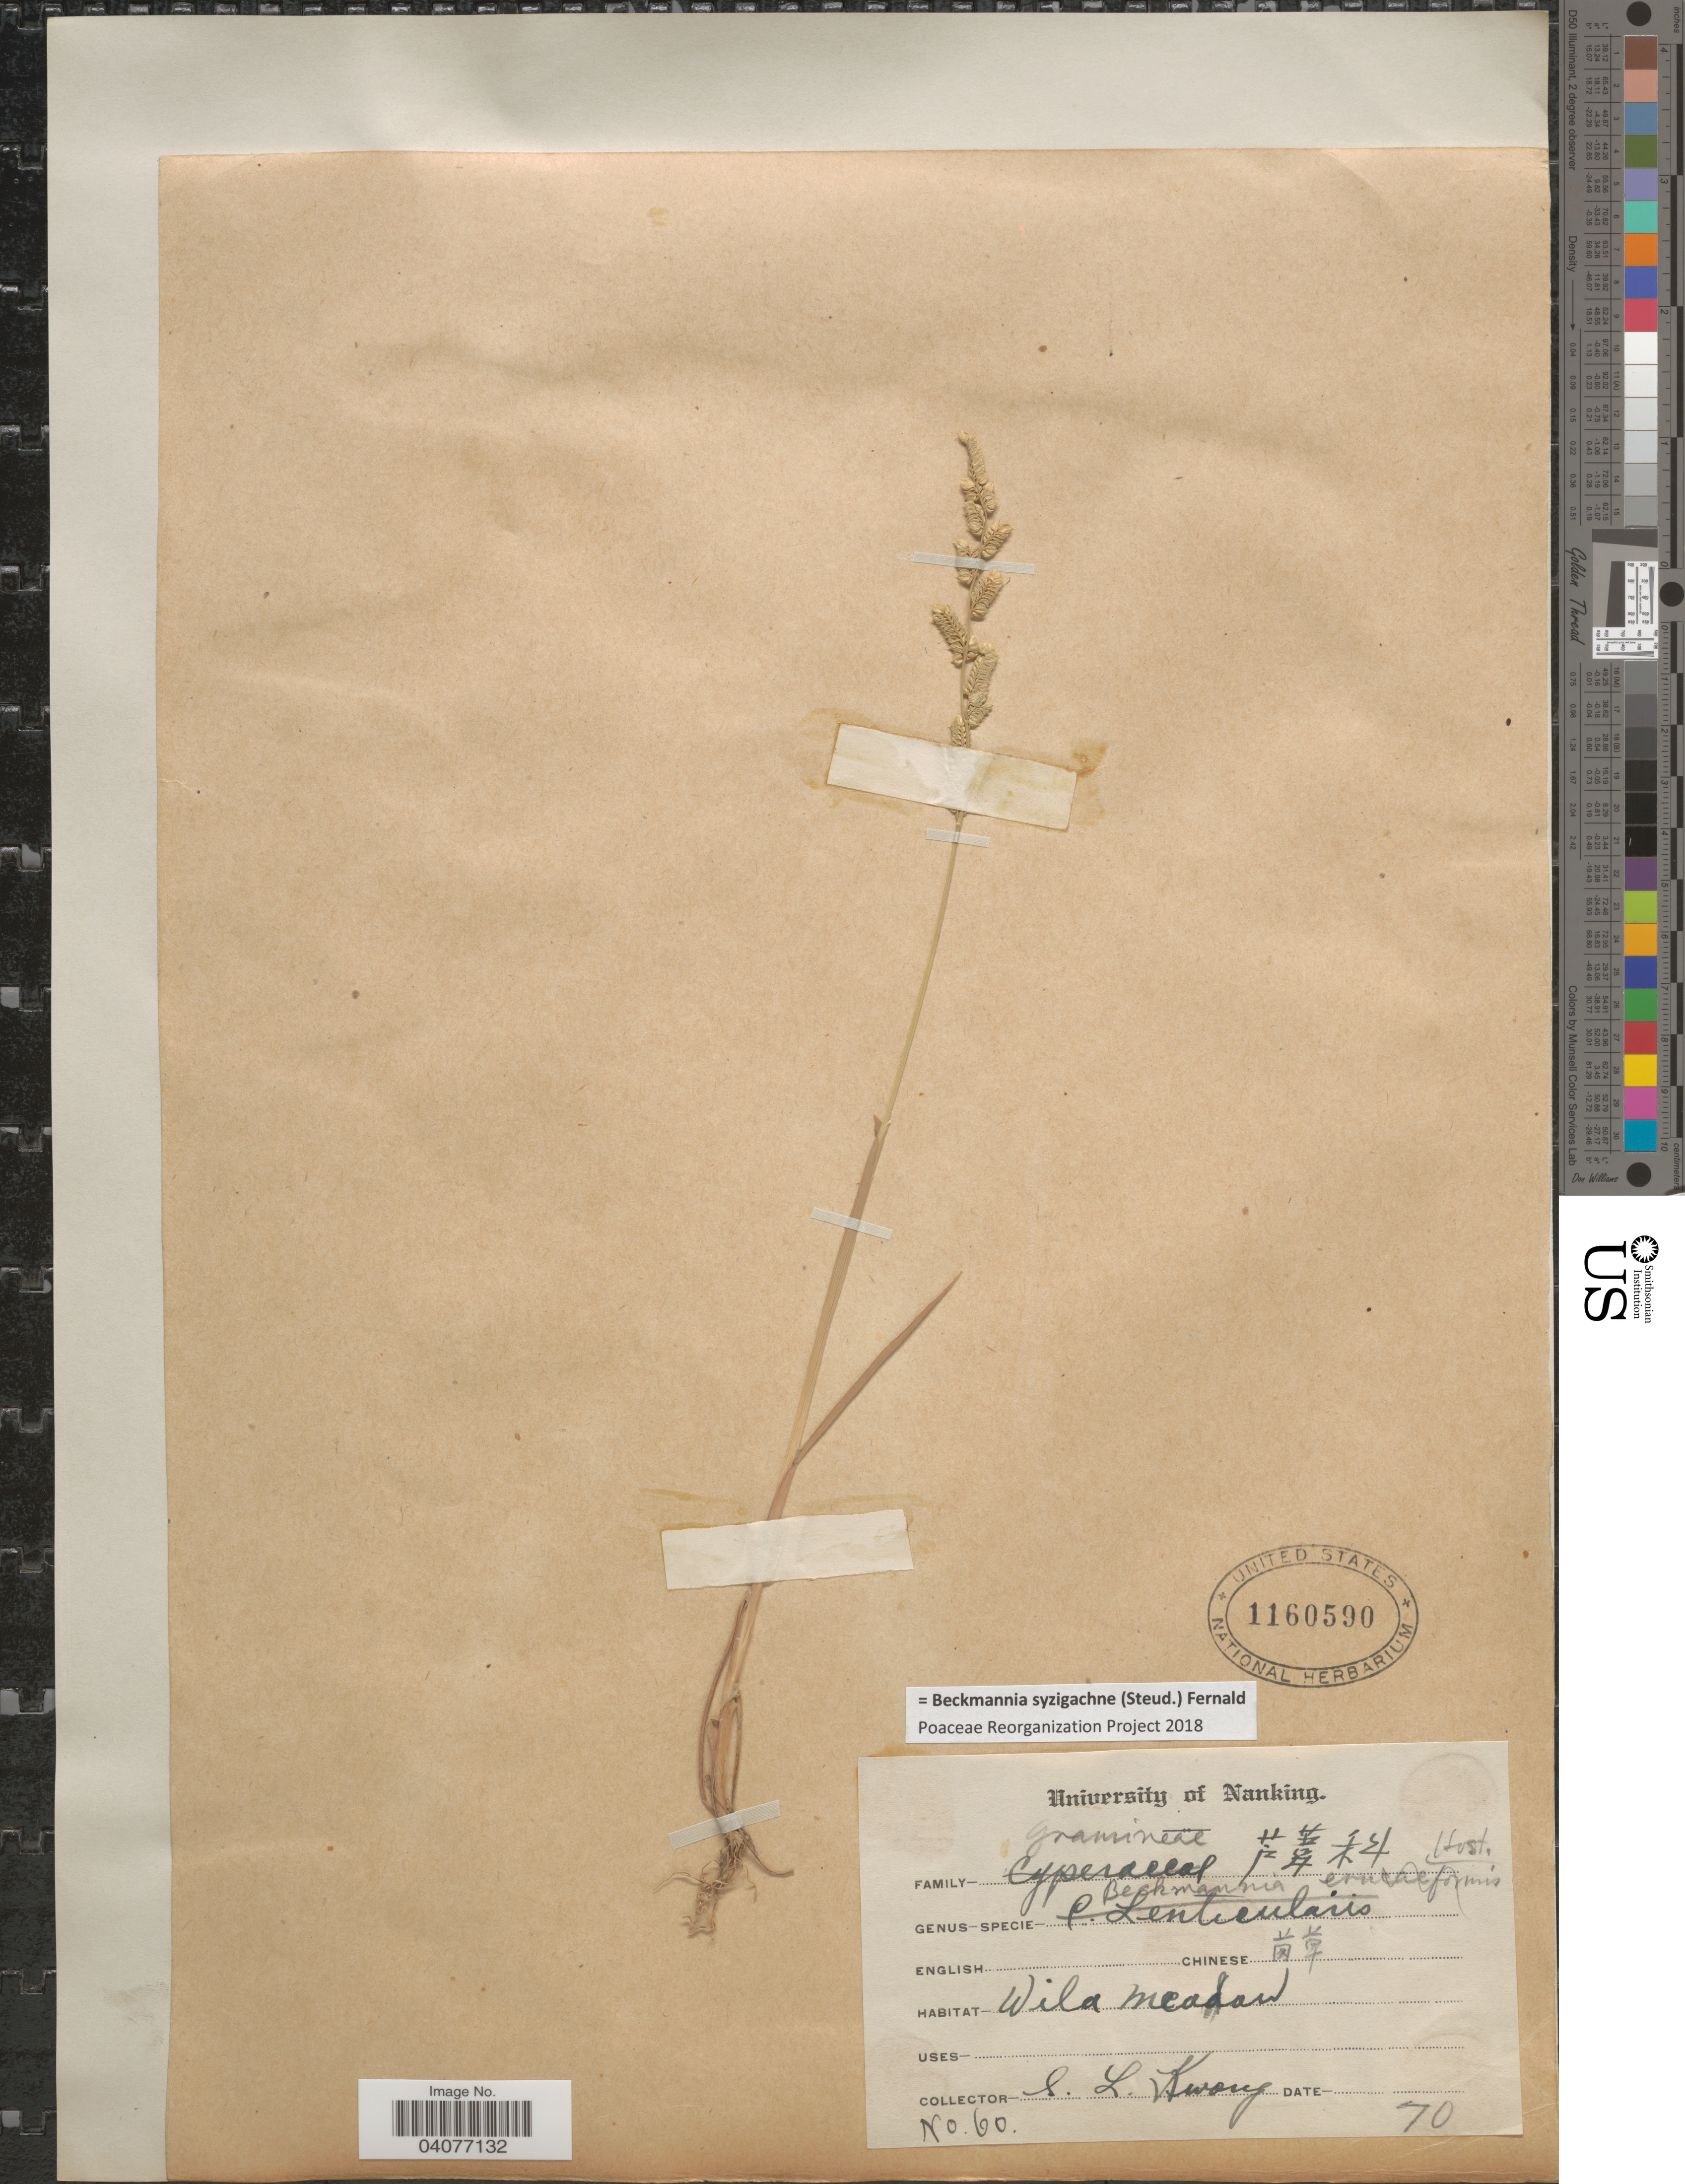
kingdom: Plantae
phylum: Tracheophyta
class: Liliopsida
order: Poales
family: Poaceae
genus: Beckmannia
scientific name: Beckmannia syzigachne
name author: (Steud.) Fernald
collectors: I. Kwong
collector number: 60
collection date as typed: Transcribed d/m/y: //70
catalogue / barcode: US 1160590